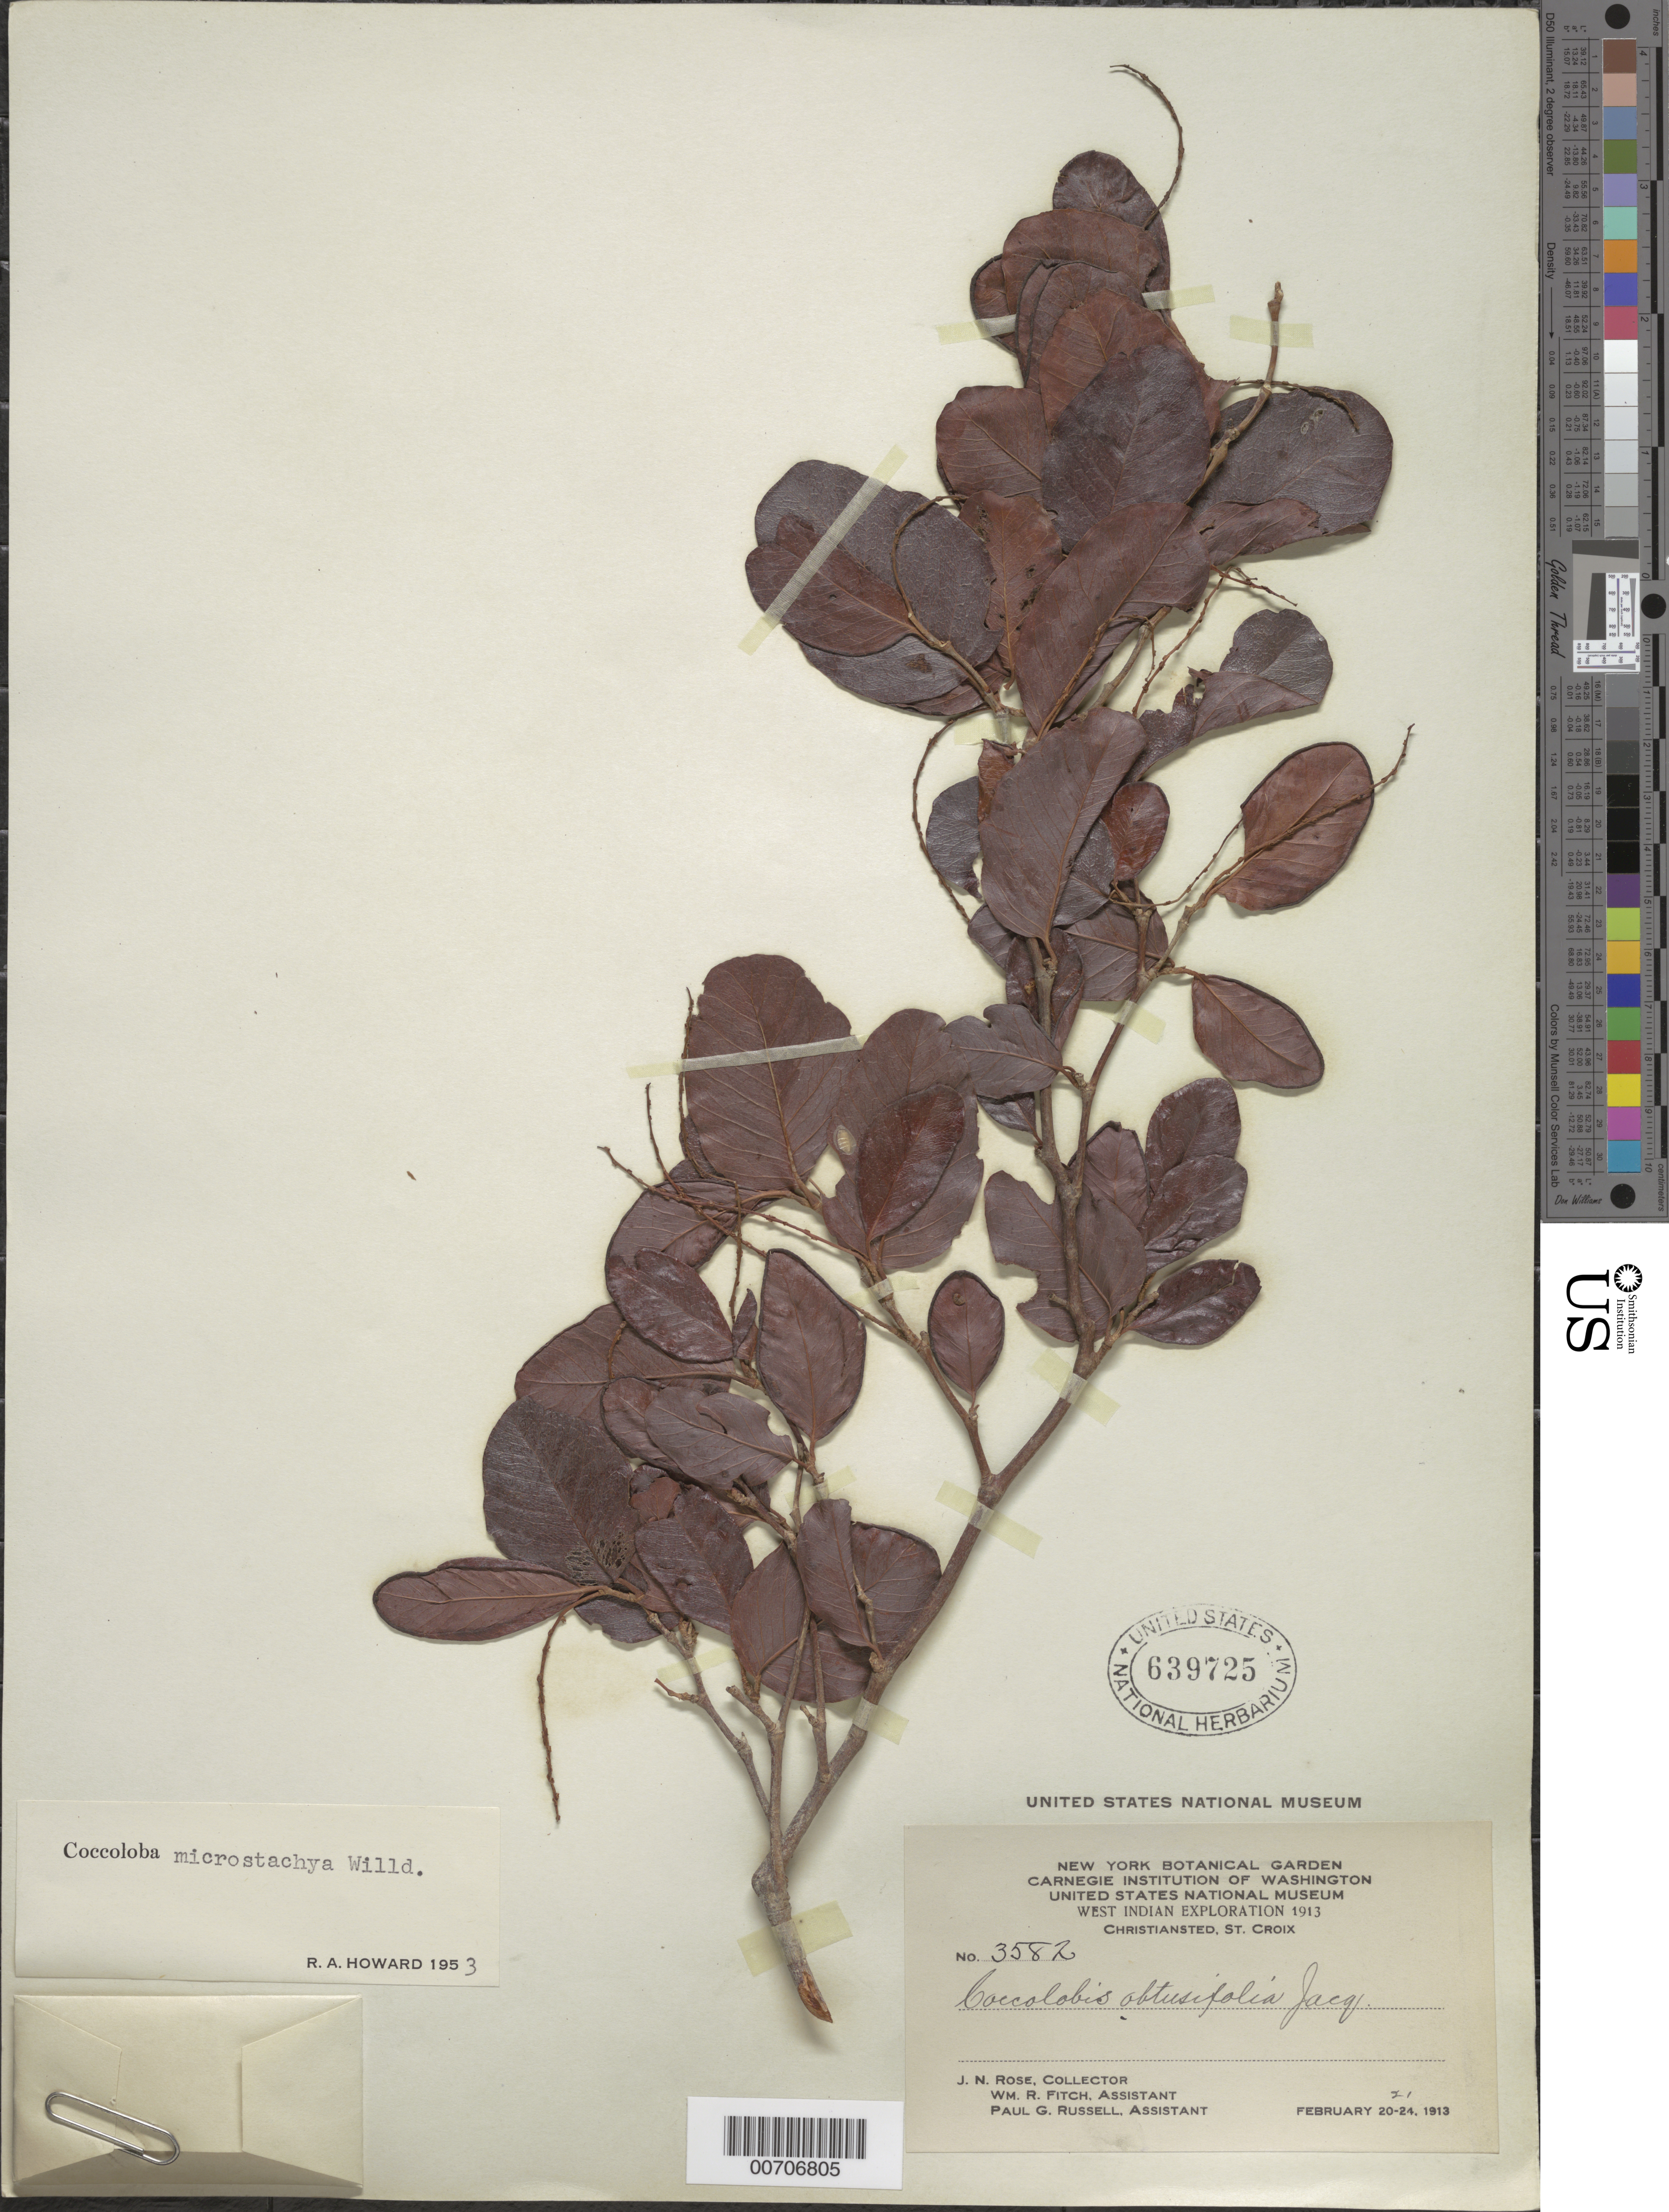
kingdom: Plantae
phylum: Tracheophyta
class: Magnoliopsida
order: Caryophyllales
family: Polygonaceae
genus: Coccoloba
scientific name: Coccoloba microstachya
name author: Willd.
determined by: Howard, R. A.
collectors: J. N. Rose, W. R. Fitch & P. G. Russell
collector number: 3582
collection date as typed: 21 Feb 1913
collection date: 1913-02-21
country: U.S. Virgin Islands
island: St. Croix Island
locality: Christiansted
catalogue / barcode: US 639725